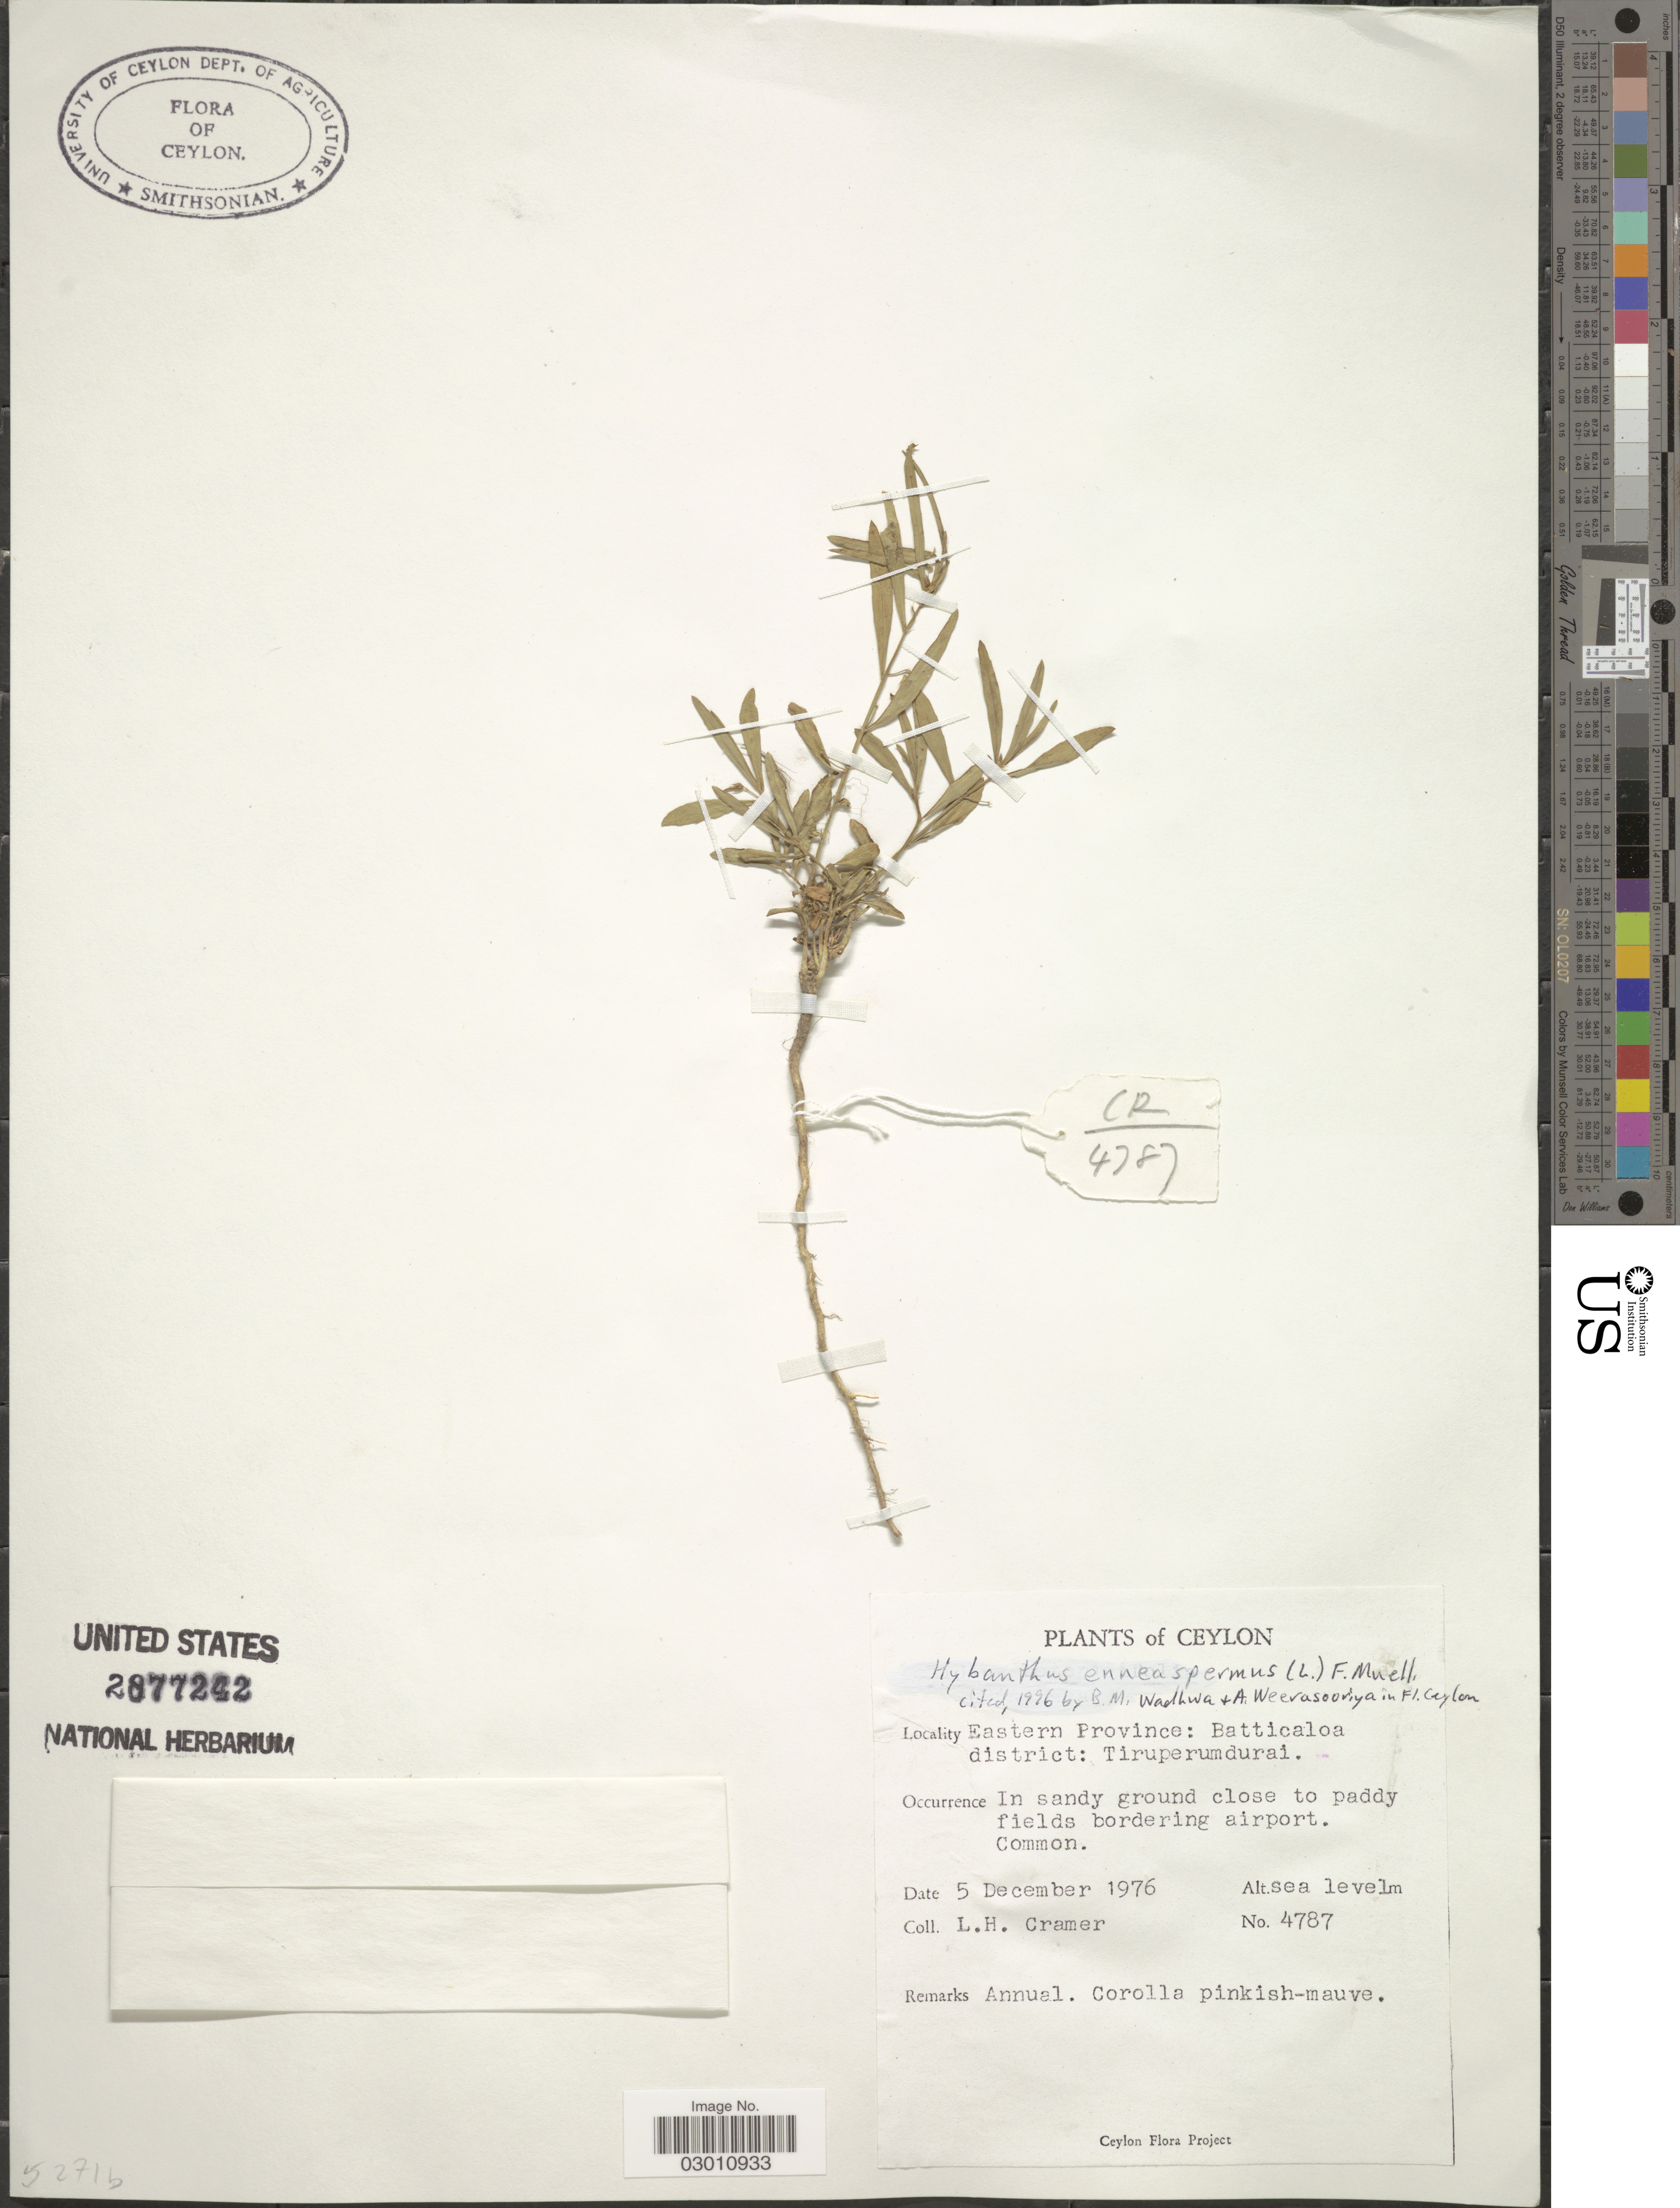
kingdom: Plantae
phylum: Tracheophyta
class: Magnoliopsida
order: Malpighiales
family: Violaceae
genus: Pigea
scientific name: Pigea enneasperma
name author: (L.) P.I. Forst.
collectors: L. H. Cramer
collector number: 4787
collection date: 1976-12-05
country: Sri Lanka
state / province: Eastern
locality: Ceylon. Batticaloa district: Tiruperumdurai. In sandy ground close to paddy fields bordering airport.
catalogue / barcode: US 2877242